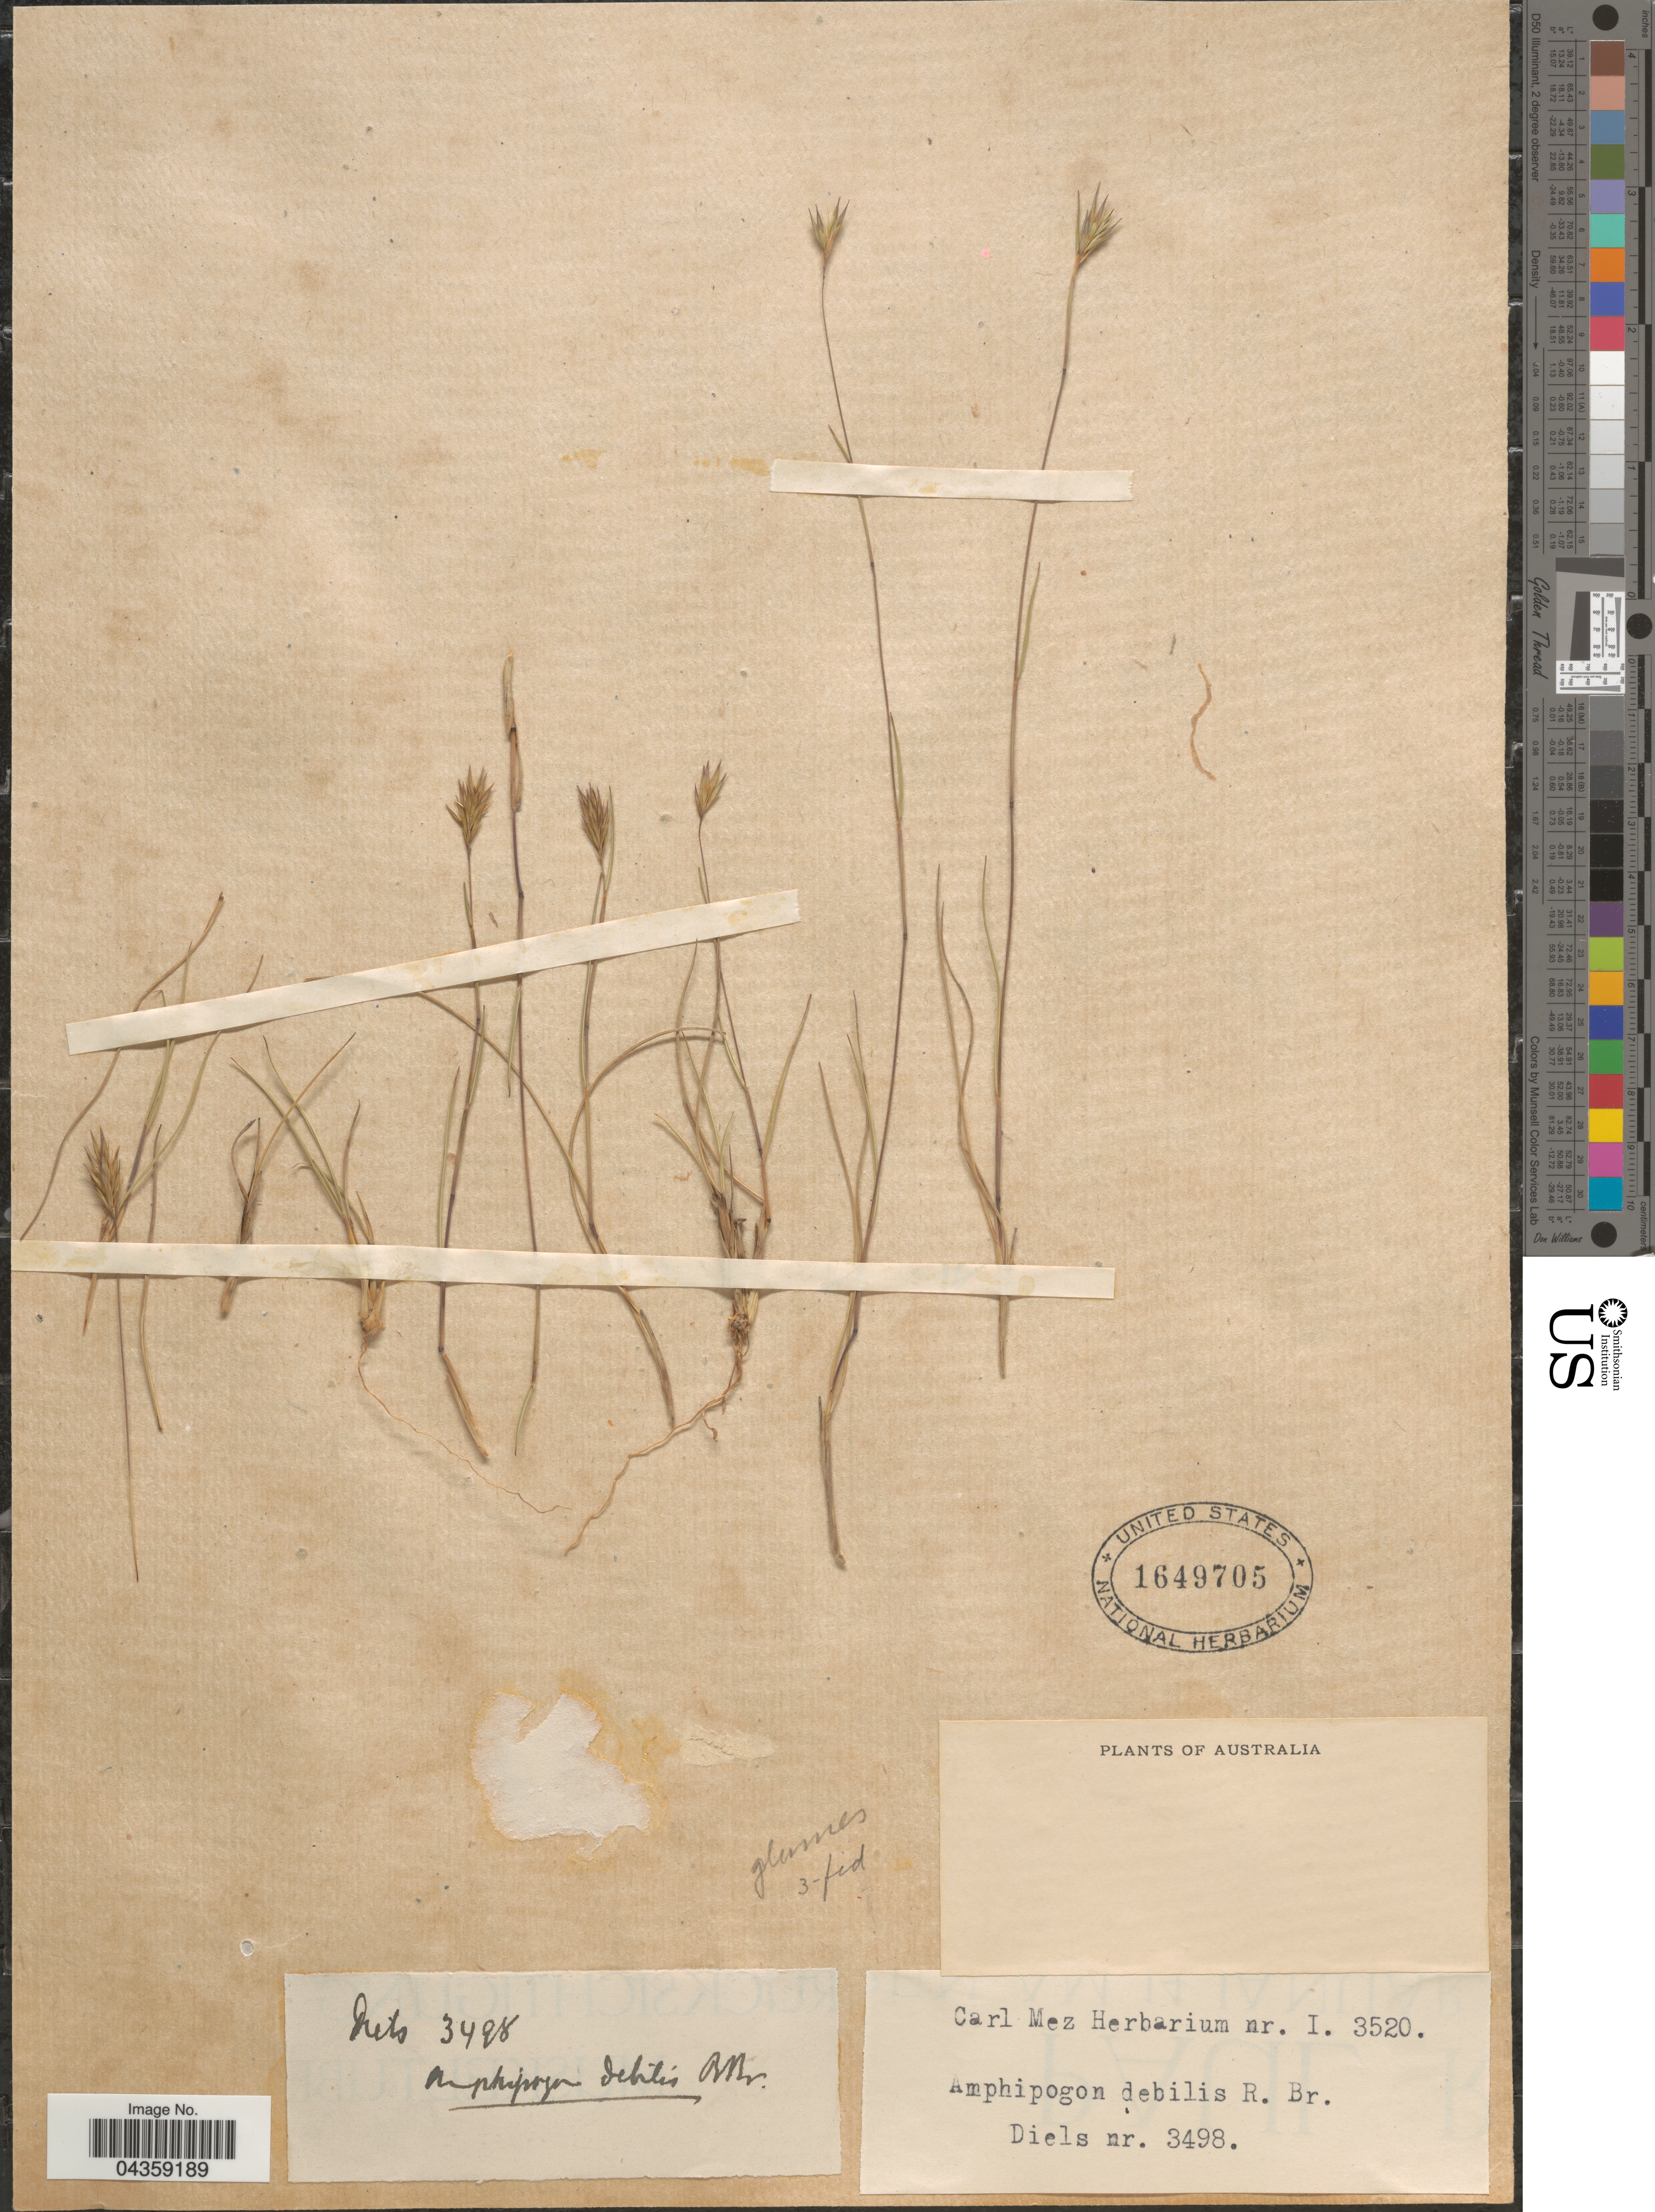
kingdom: Plantae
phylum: Tracheophyta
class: Liliopsida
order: Poales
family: Poaceae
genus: Amphipogon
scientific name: Amphipogon debilis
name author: R. Br.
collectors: Diels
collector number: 3498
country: Australia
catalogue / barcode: US 1649705